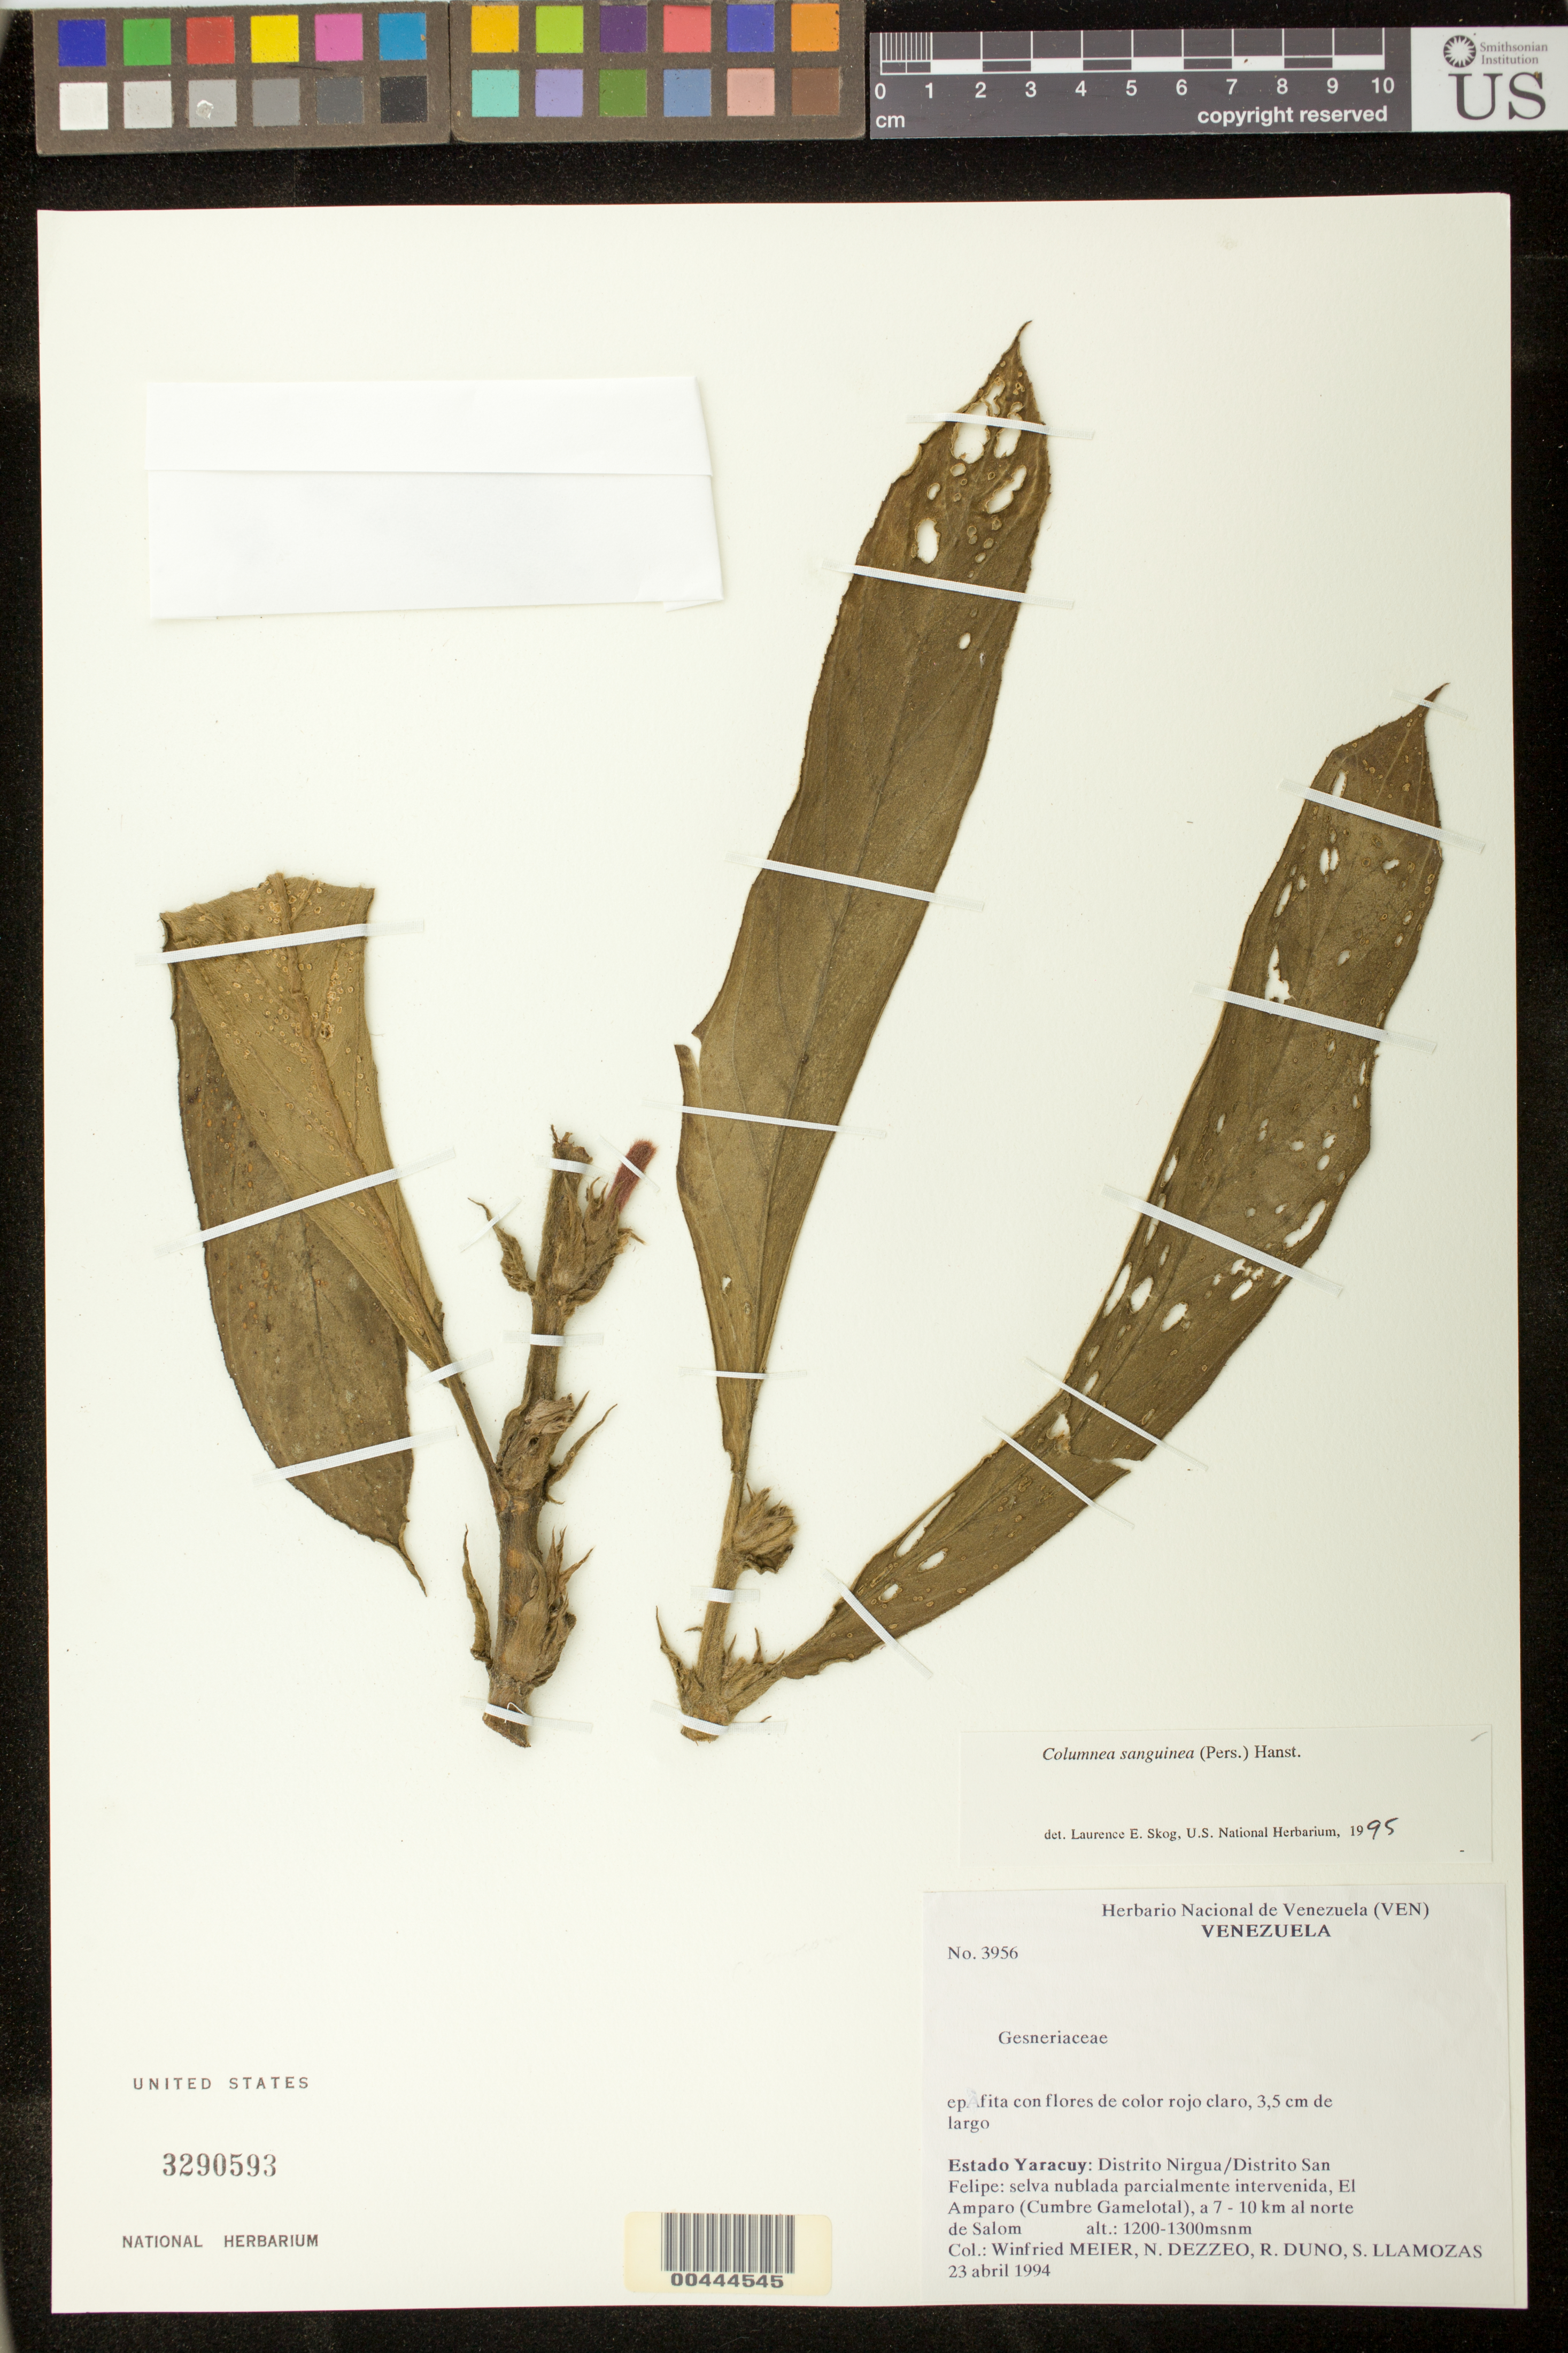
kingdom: Plantae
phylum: Tracheophyta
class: Magnoliopsida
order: Lamiales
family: Gesneriaceae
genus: Columnea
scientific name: Columnea sanguinea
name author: (Pers.) Hanst.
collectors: W. Meier, N. Dezzeo, R. Duno de Stefano & S. Llamozas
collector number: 3956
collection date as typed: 23 Apr 1994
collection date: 1994-04-23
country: Venezuela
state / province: Yaracuy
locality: Nirgua / San Felipe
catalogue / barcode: US 3290893